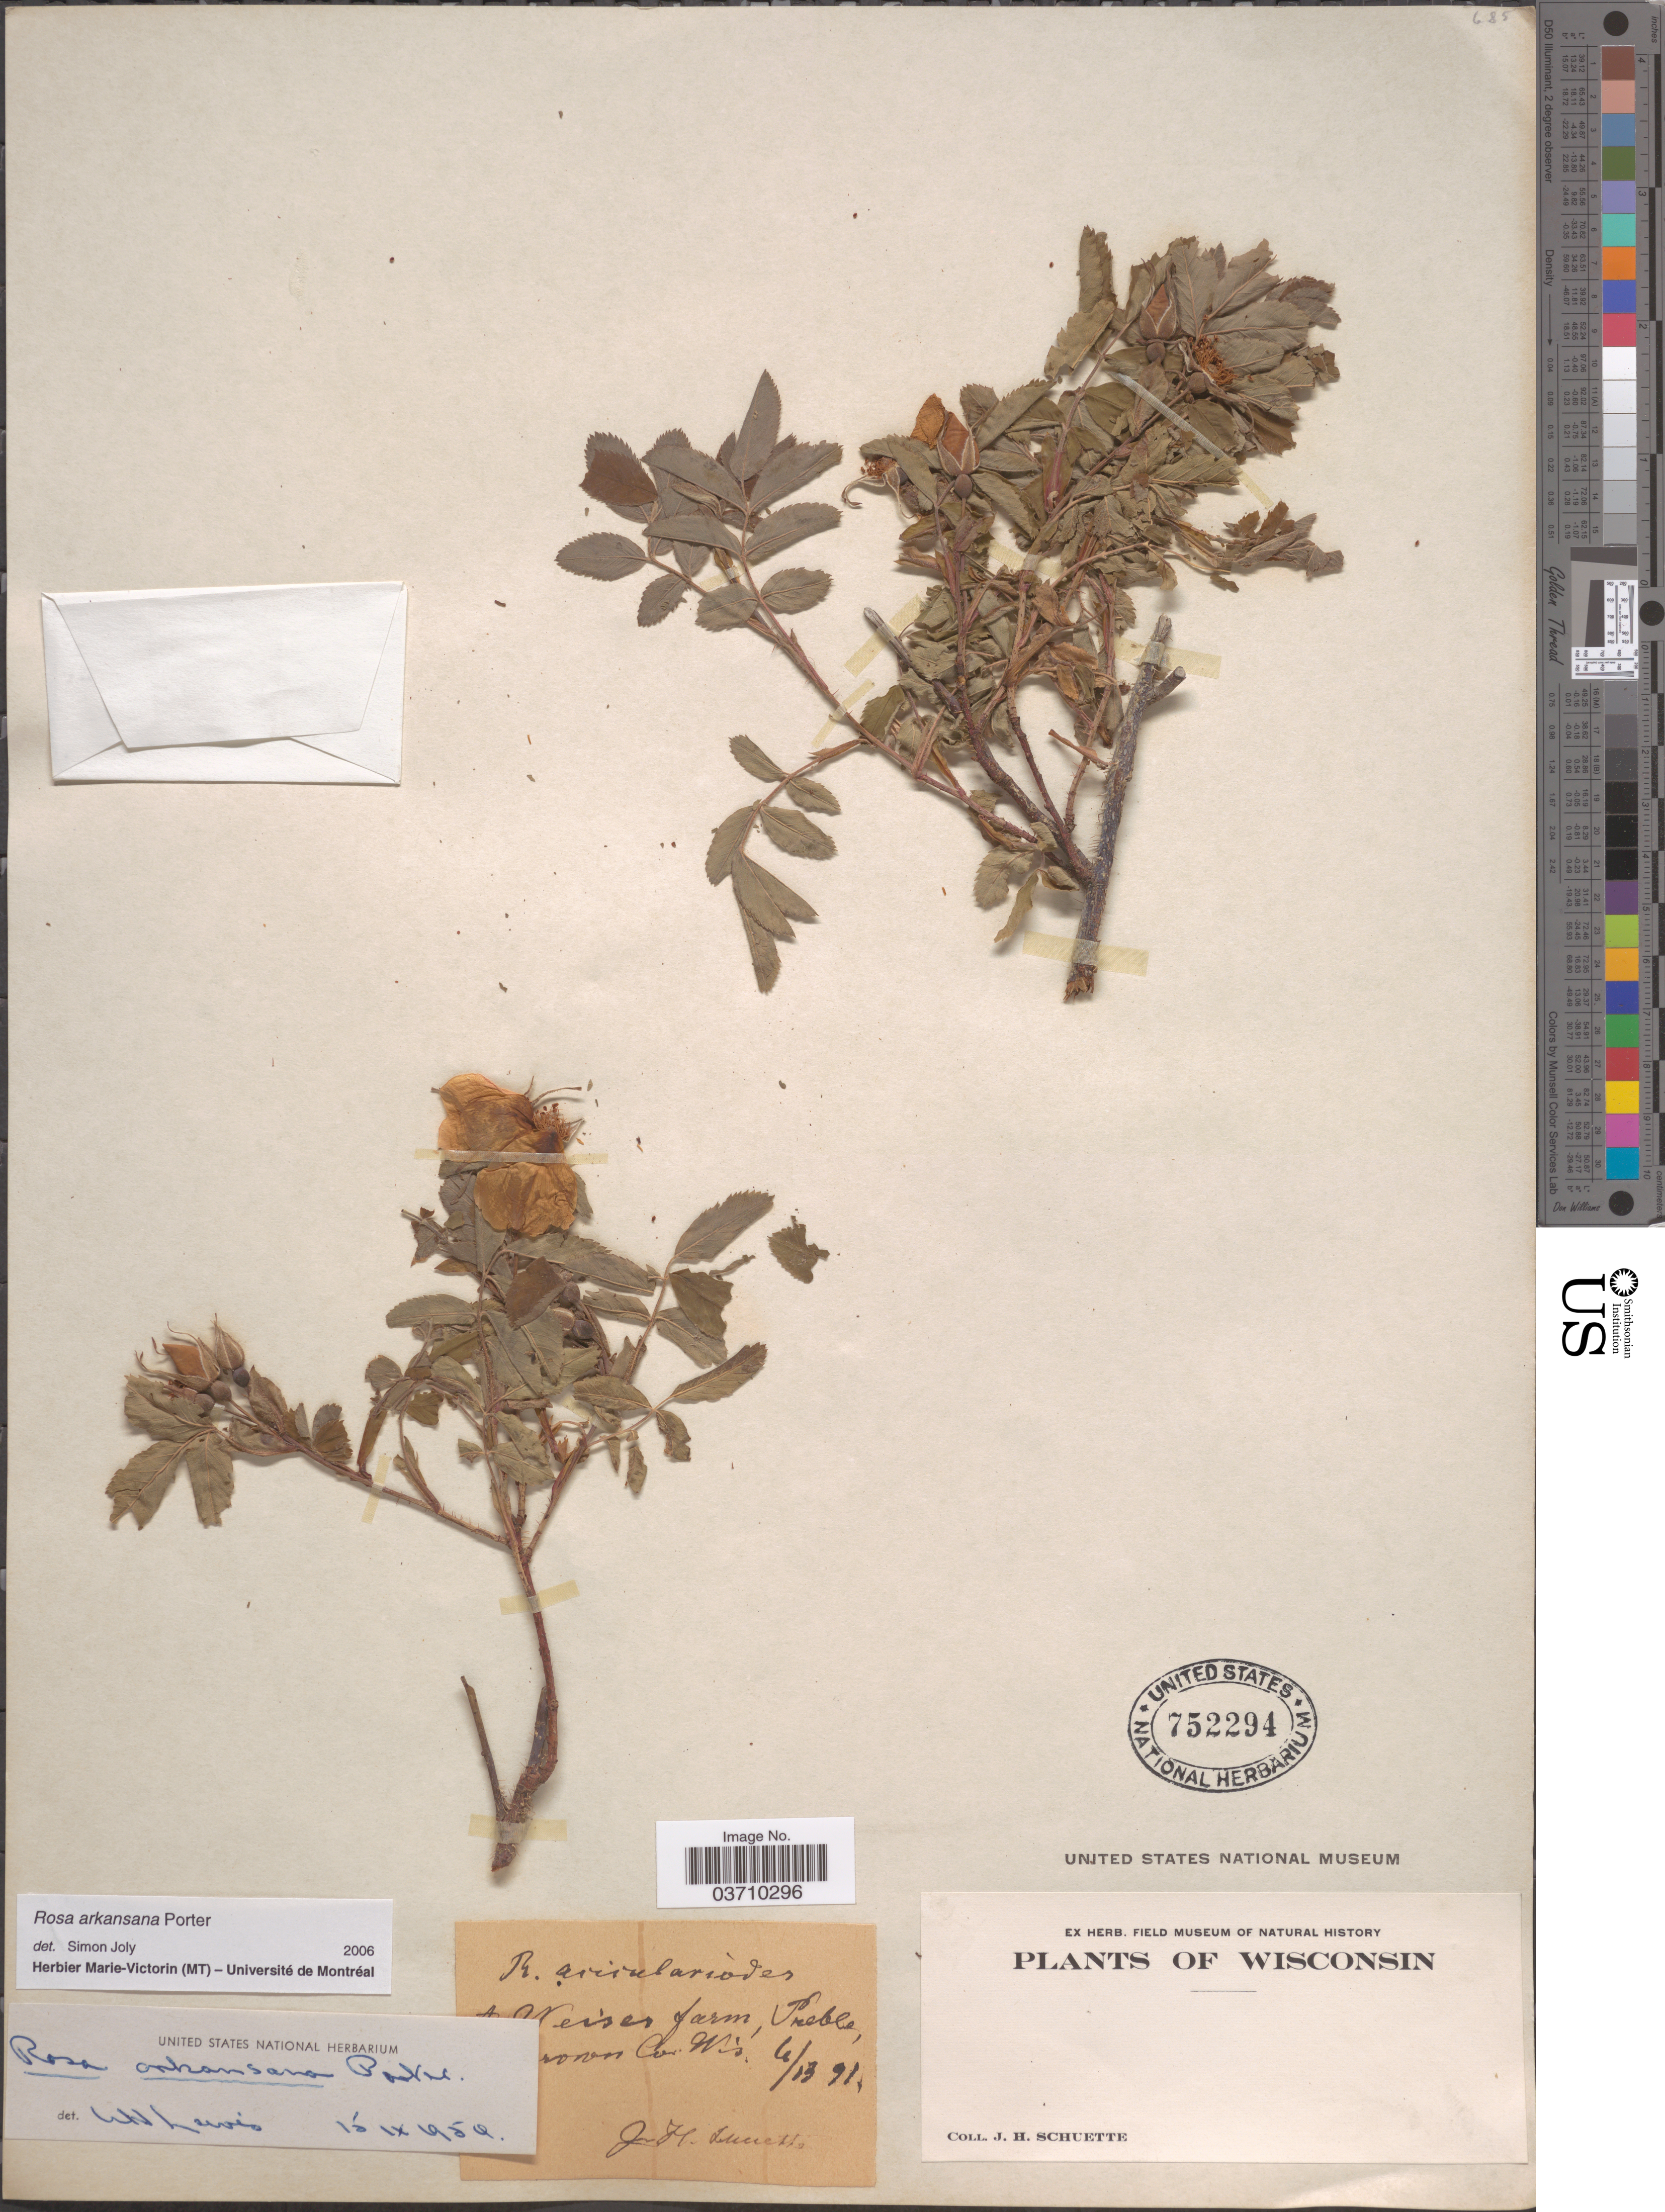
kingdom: Plantae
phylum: Tracheophyta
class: Magnoliopsida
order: Rosales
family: Rosaceae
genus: Rosa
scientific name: Rosa arkansana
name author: Porter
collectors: J. H. Schuette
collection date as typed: Transcribed d/m/y: 13/6/91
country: United States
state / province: Wisconsin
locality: [illegible text] Weiser farm, Preble, Brown Co.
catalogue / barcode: US 752294